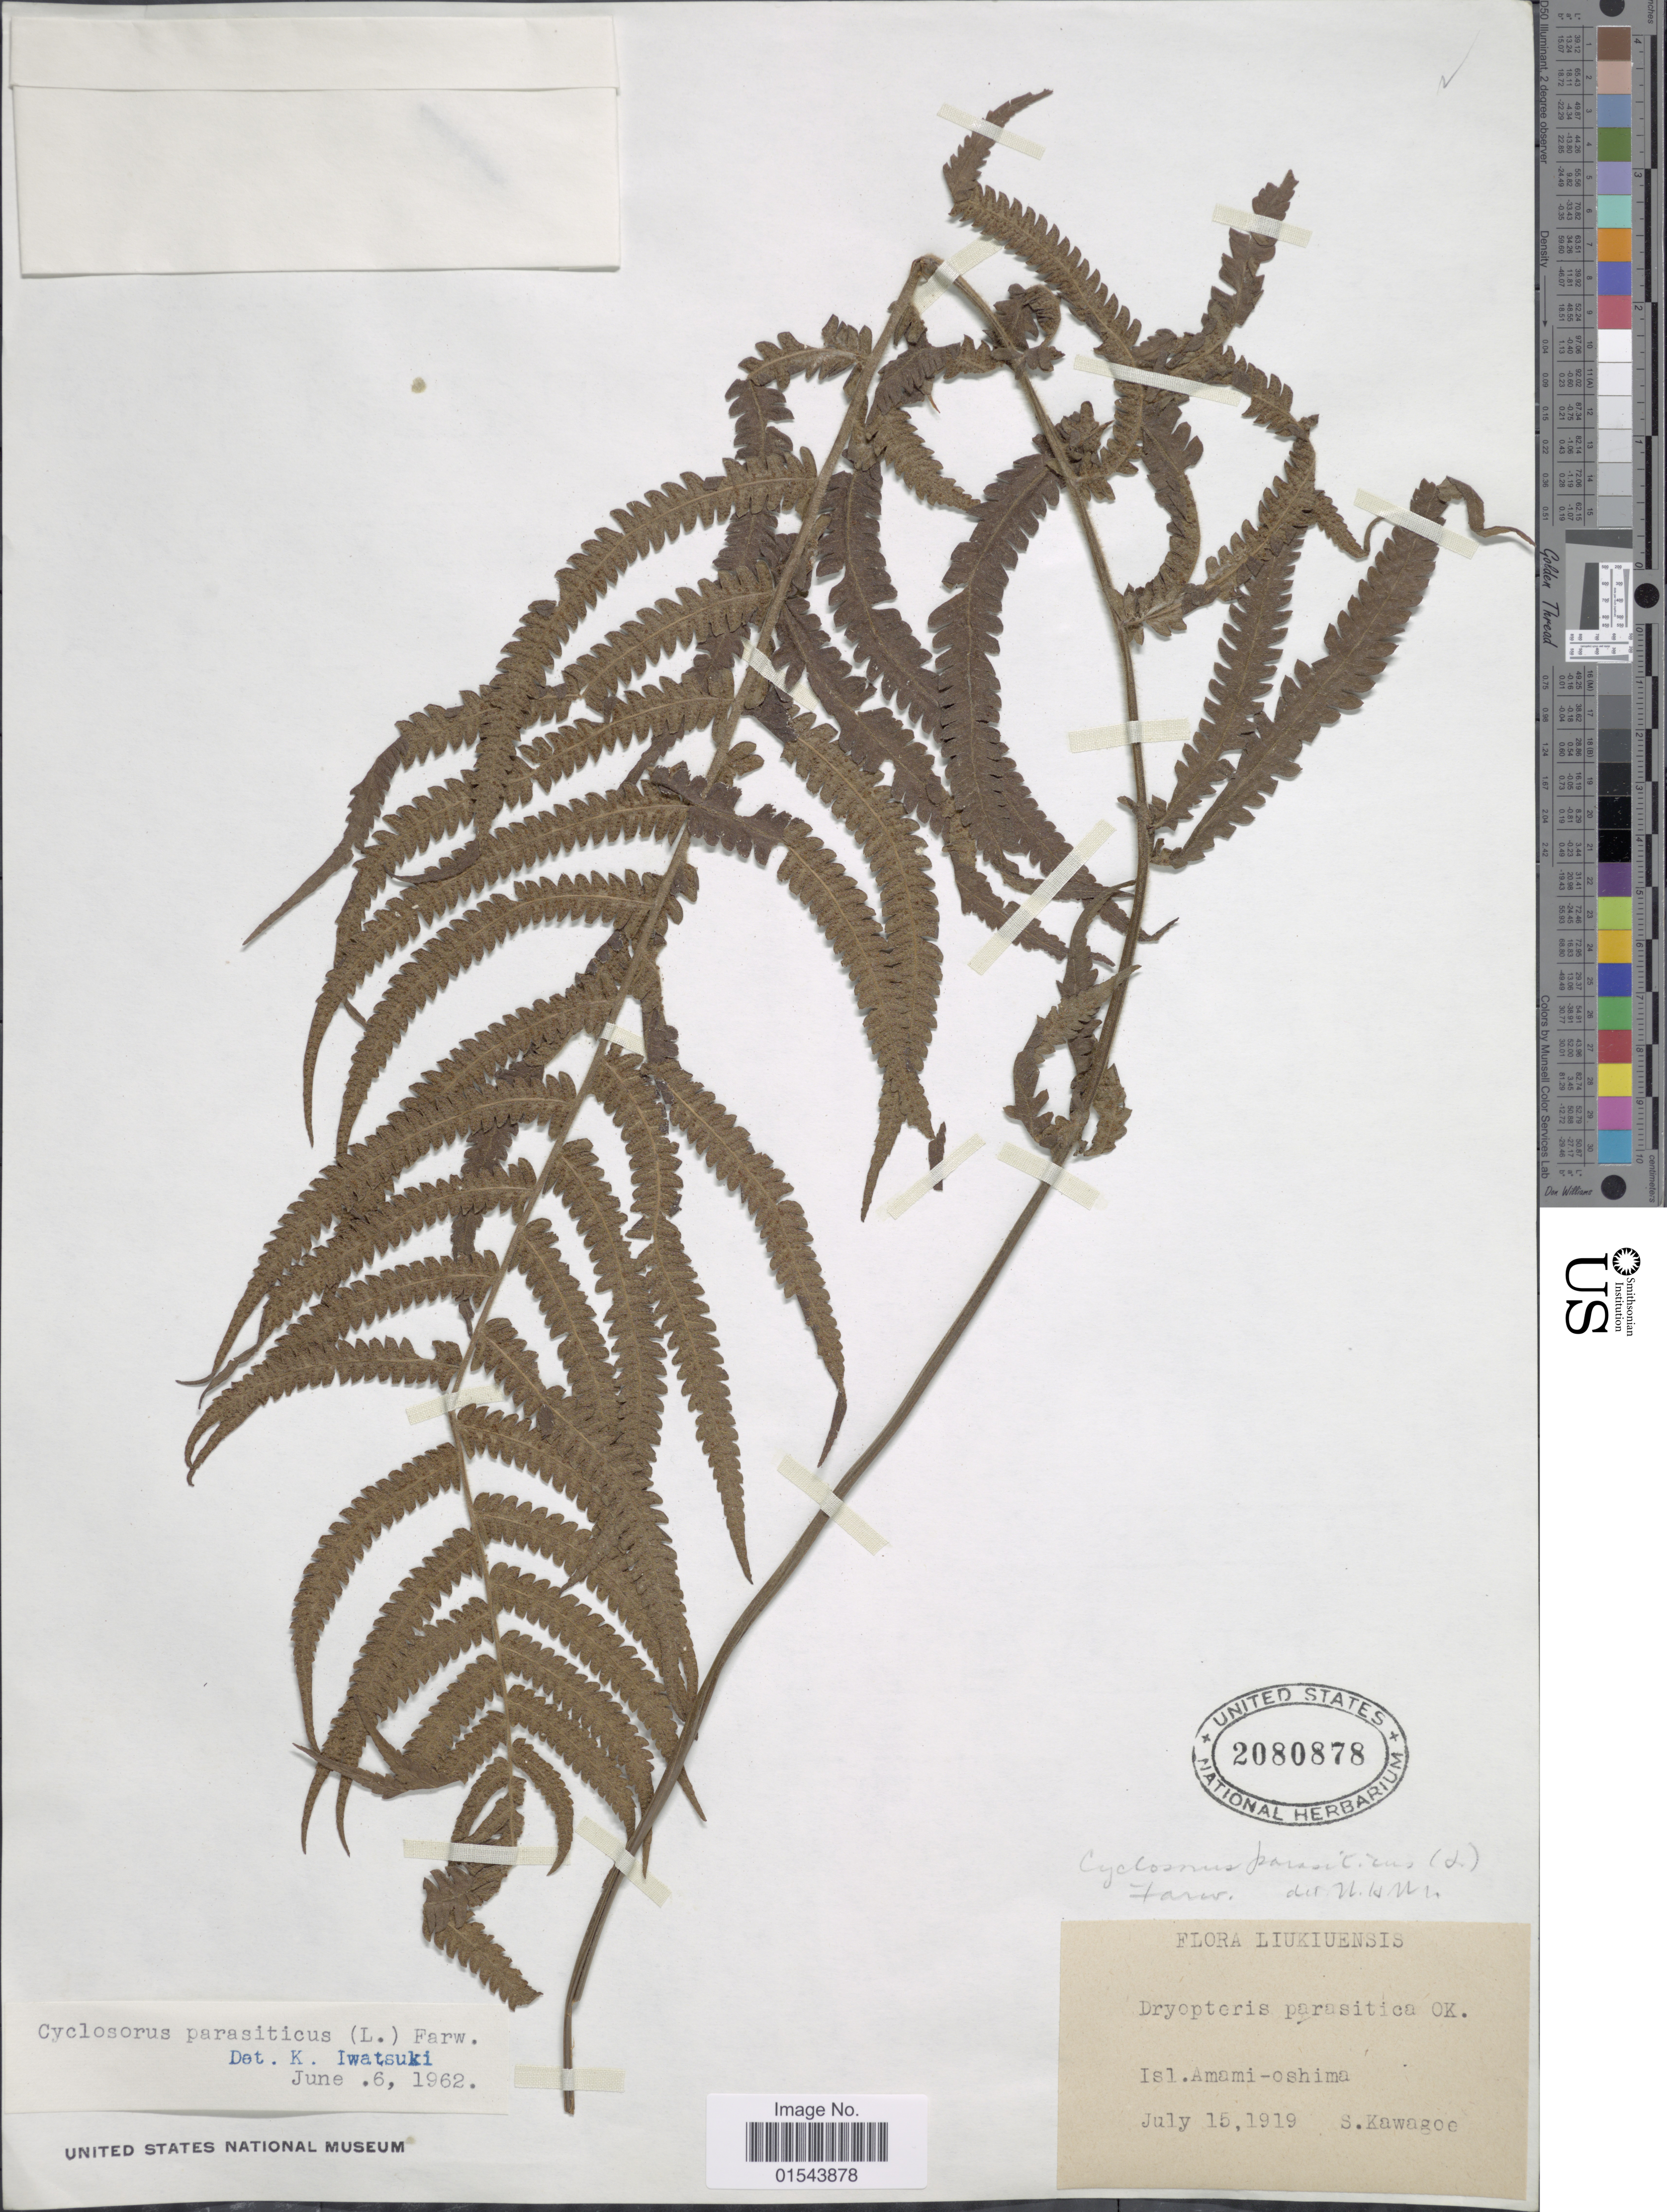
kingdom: Plantae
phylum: Tracheophyta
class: Polypodiopsida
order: Polypodiales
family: Thelypteridaceae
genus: Christella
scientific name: Christella parasitica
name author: (L.) H. Lév.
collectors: S. Kawagoe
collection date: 1919-07-15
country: Japan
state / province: Okinawa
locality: Isl. Amami-Oshima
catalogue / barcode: US 2080878